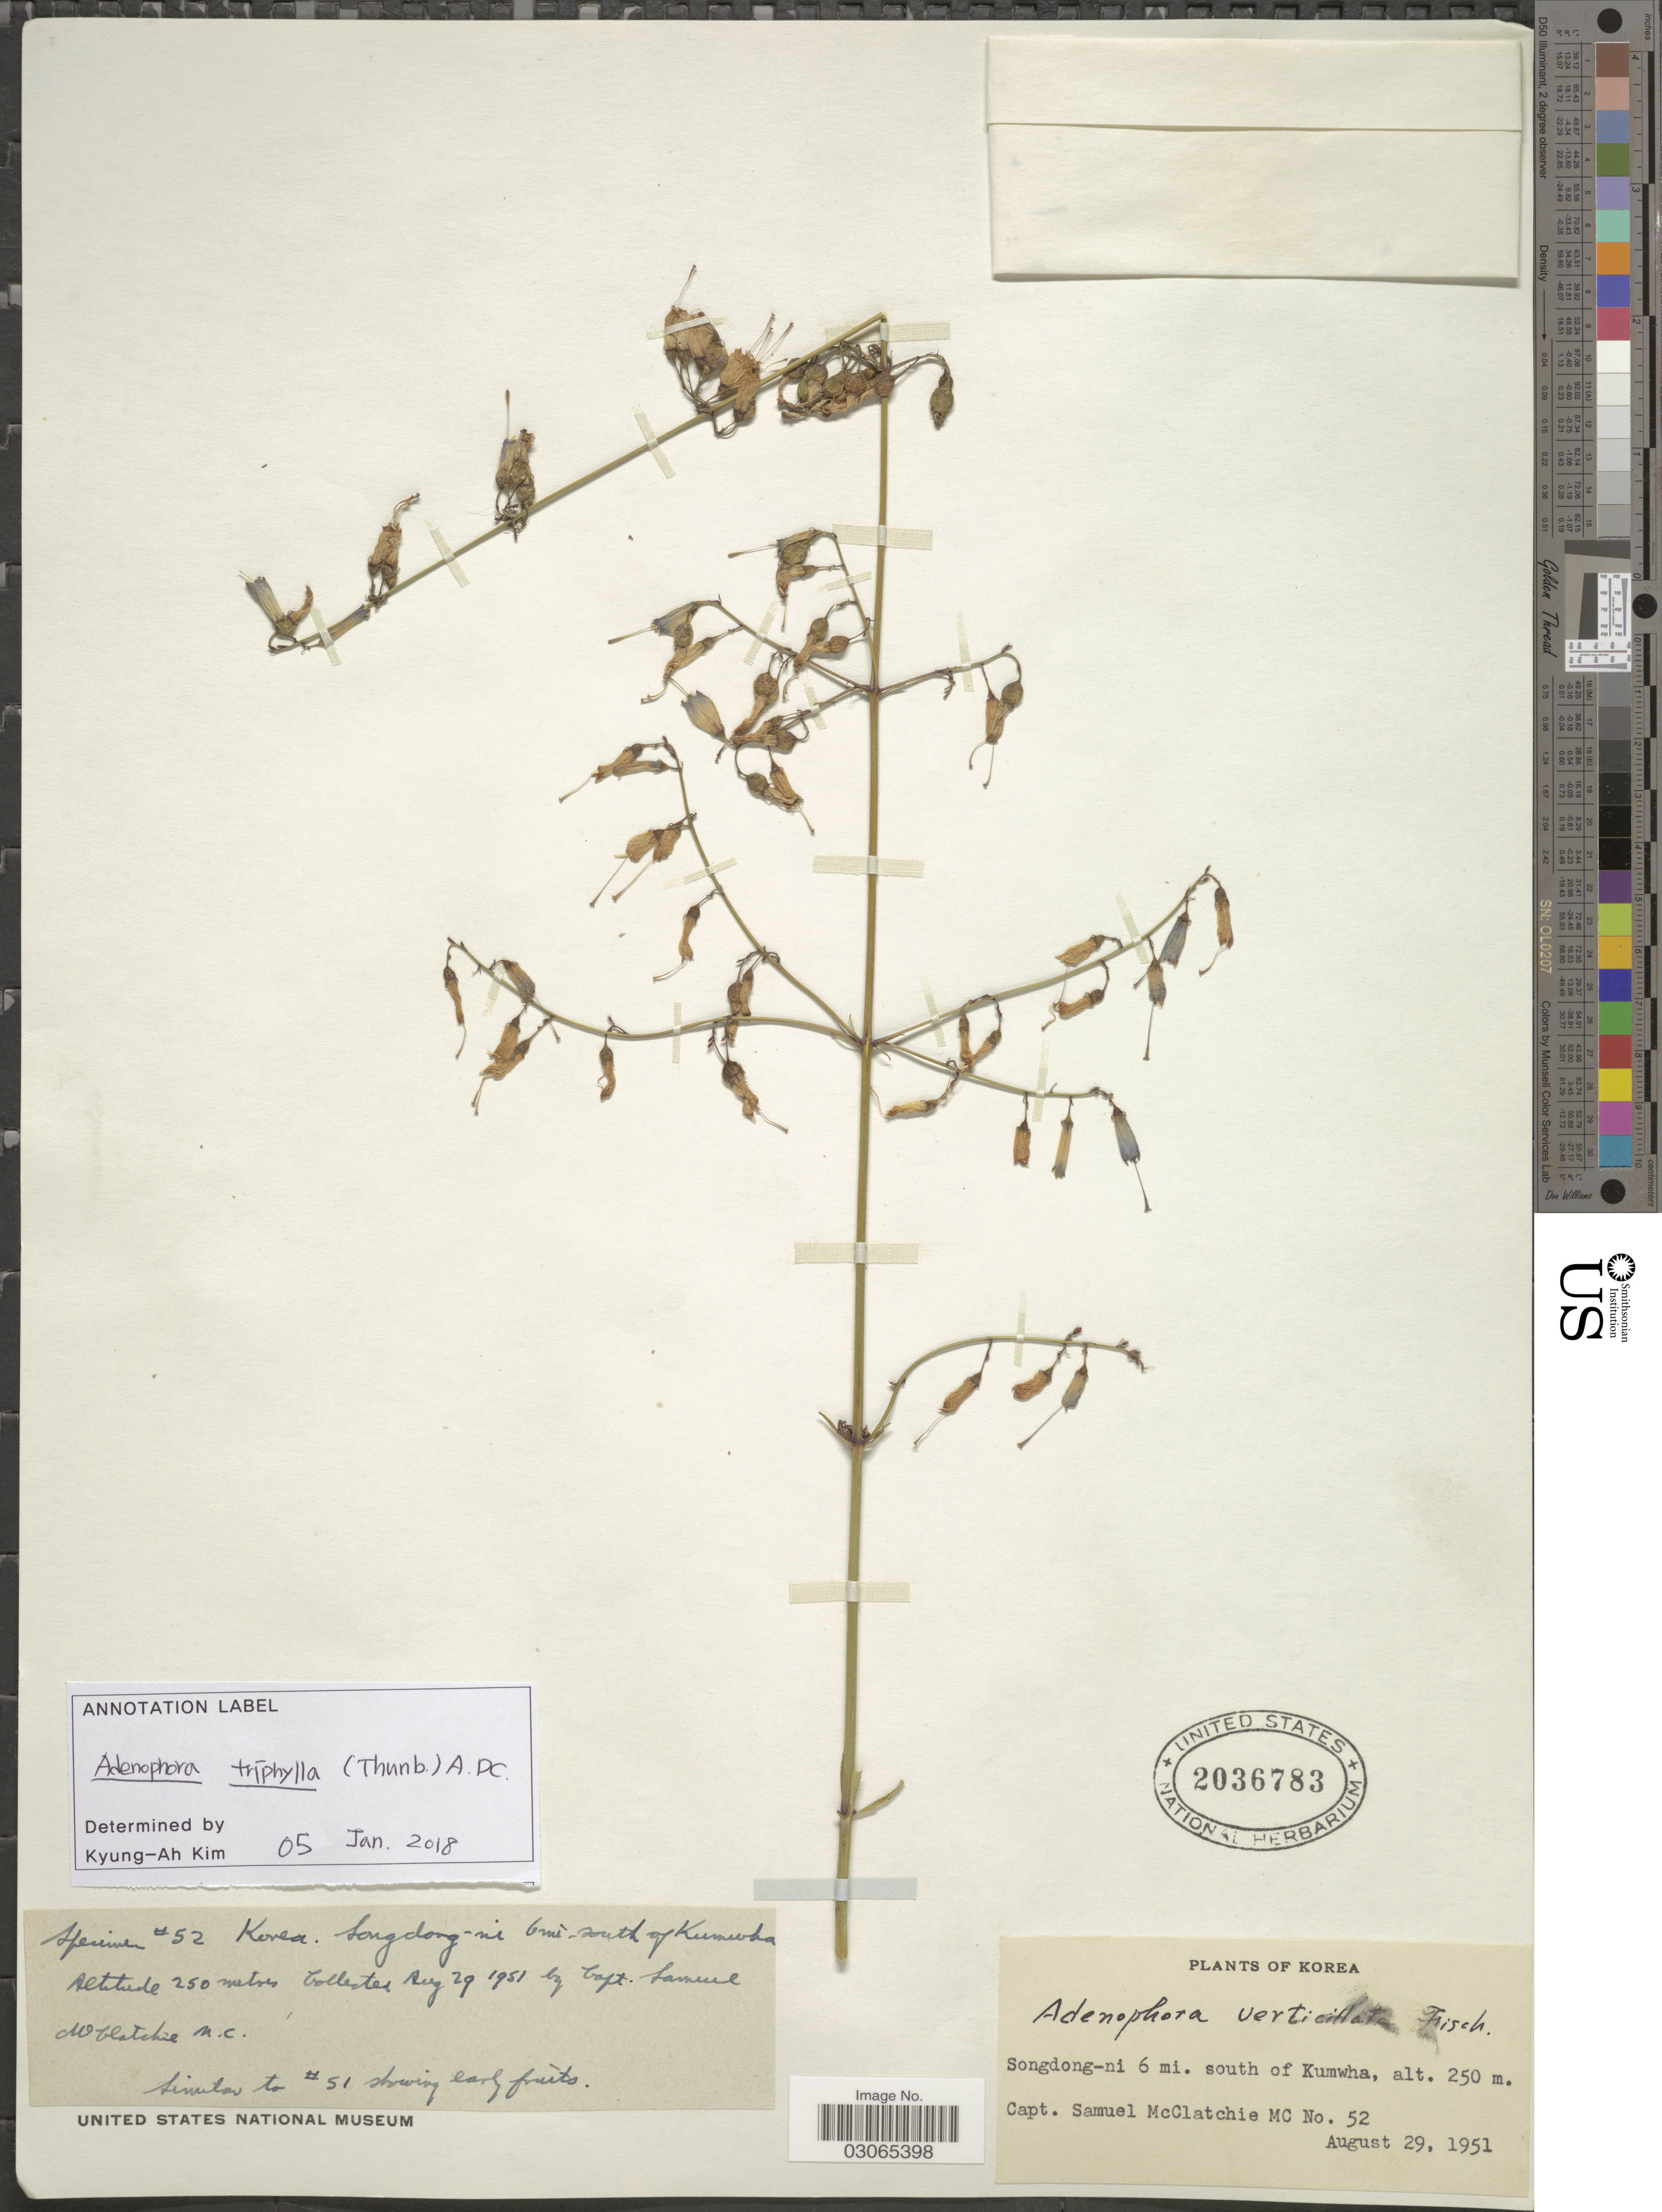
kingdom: Plantae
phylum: Tracheophyta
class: Magnoliopsida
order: Asterales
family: Campanulaceae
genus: Adenophora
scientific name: Adenophora triphylla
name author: (Thunb.) A. DC.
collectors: S. McClatchie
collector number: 52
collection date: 1951-08-29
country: South Korea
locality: Songdong-ni 6 mi. south of Kumwha.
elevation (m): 250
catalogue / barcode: US 2036783